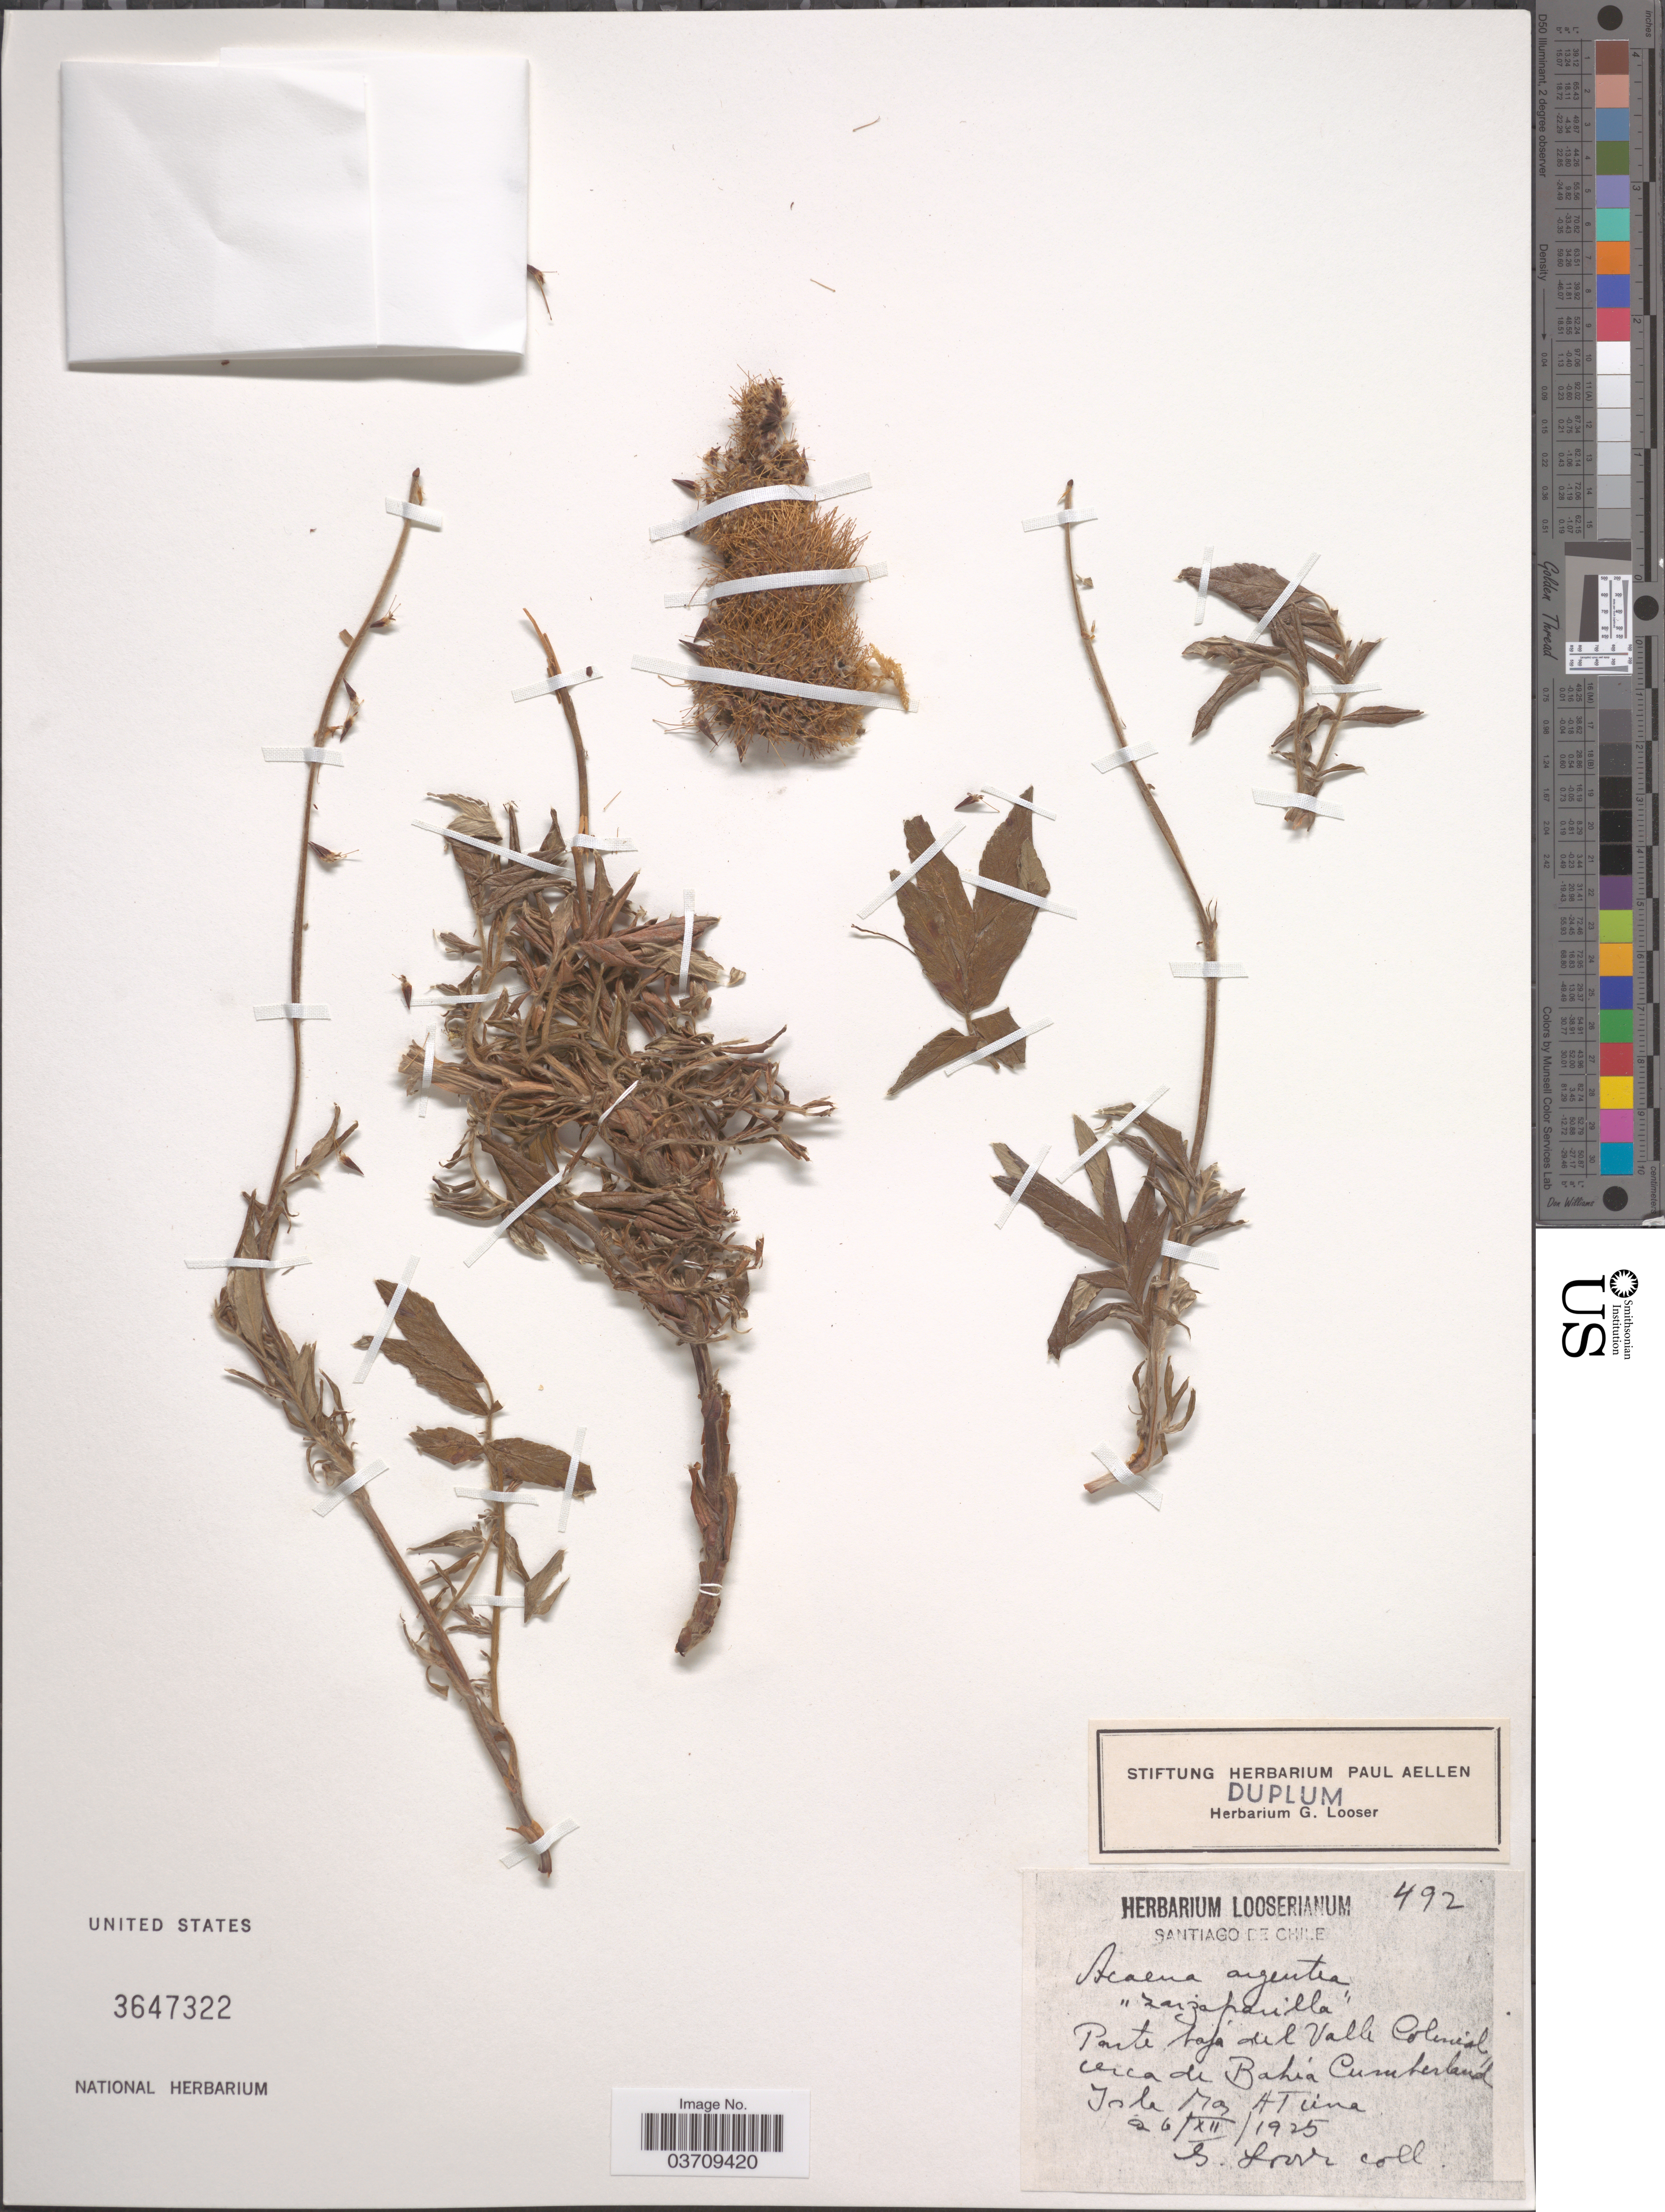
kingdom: Plantae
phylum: Tracheophyta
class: Magnoliopsida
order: Rosales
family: Rosaceae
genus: Acaena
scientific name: Acaena cylindristachya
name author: Ruiz & Pav.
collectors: G. Looser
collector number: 492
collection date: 1925-12-26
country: Chile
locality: Parte baja del Valle Colonial cerca de Bahia Cumberland. Isla Más a Tierra.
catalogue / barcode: US 3647322